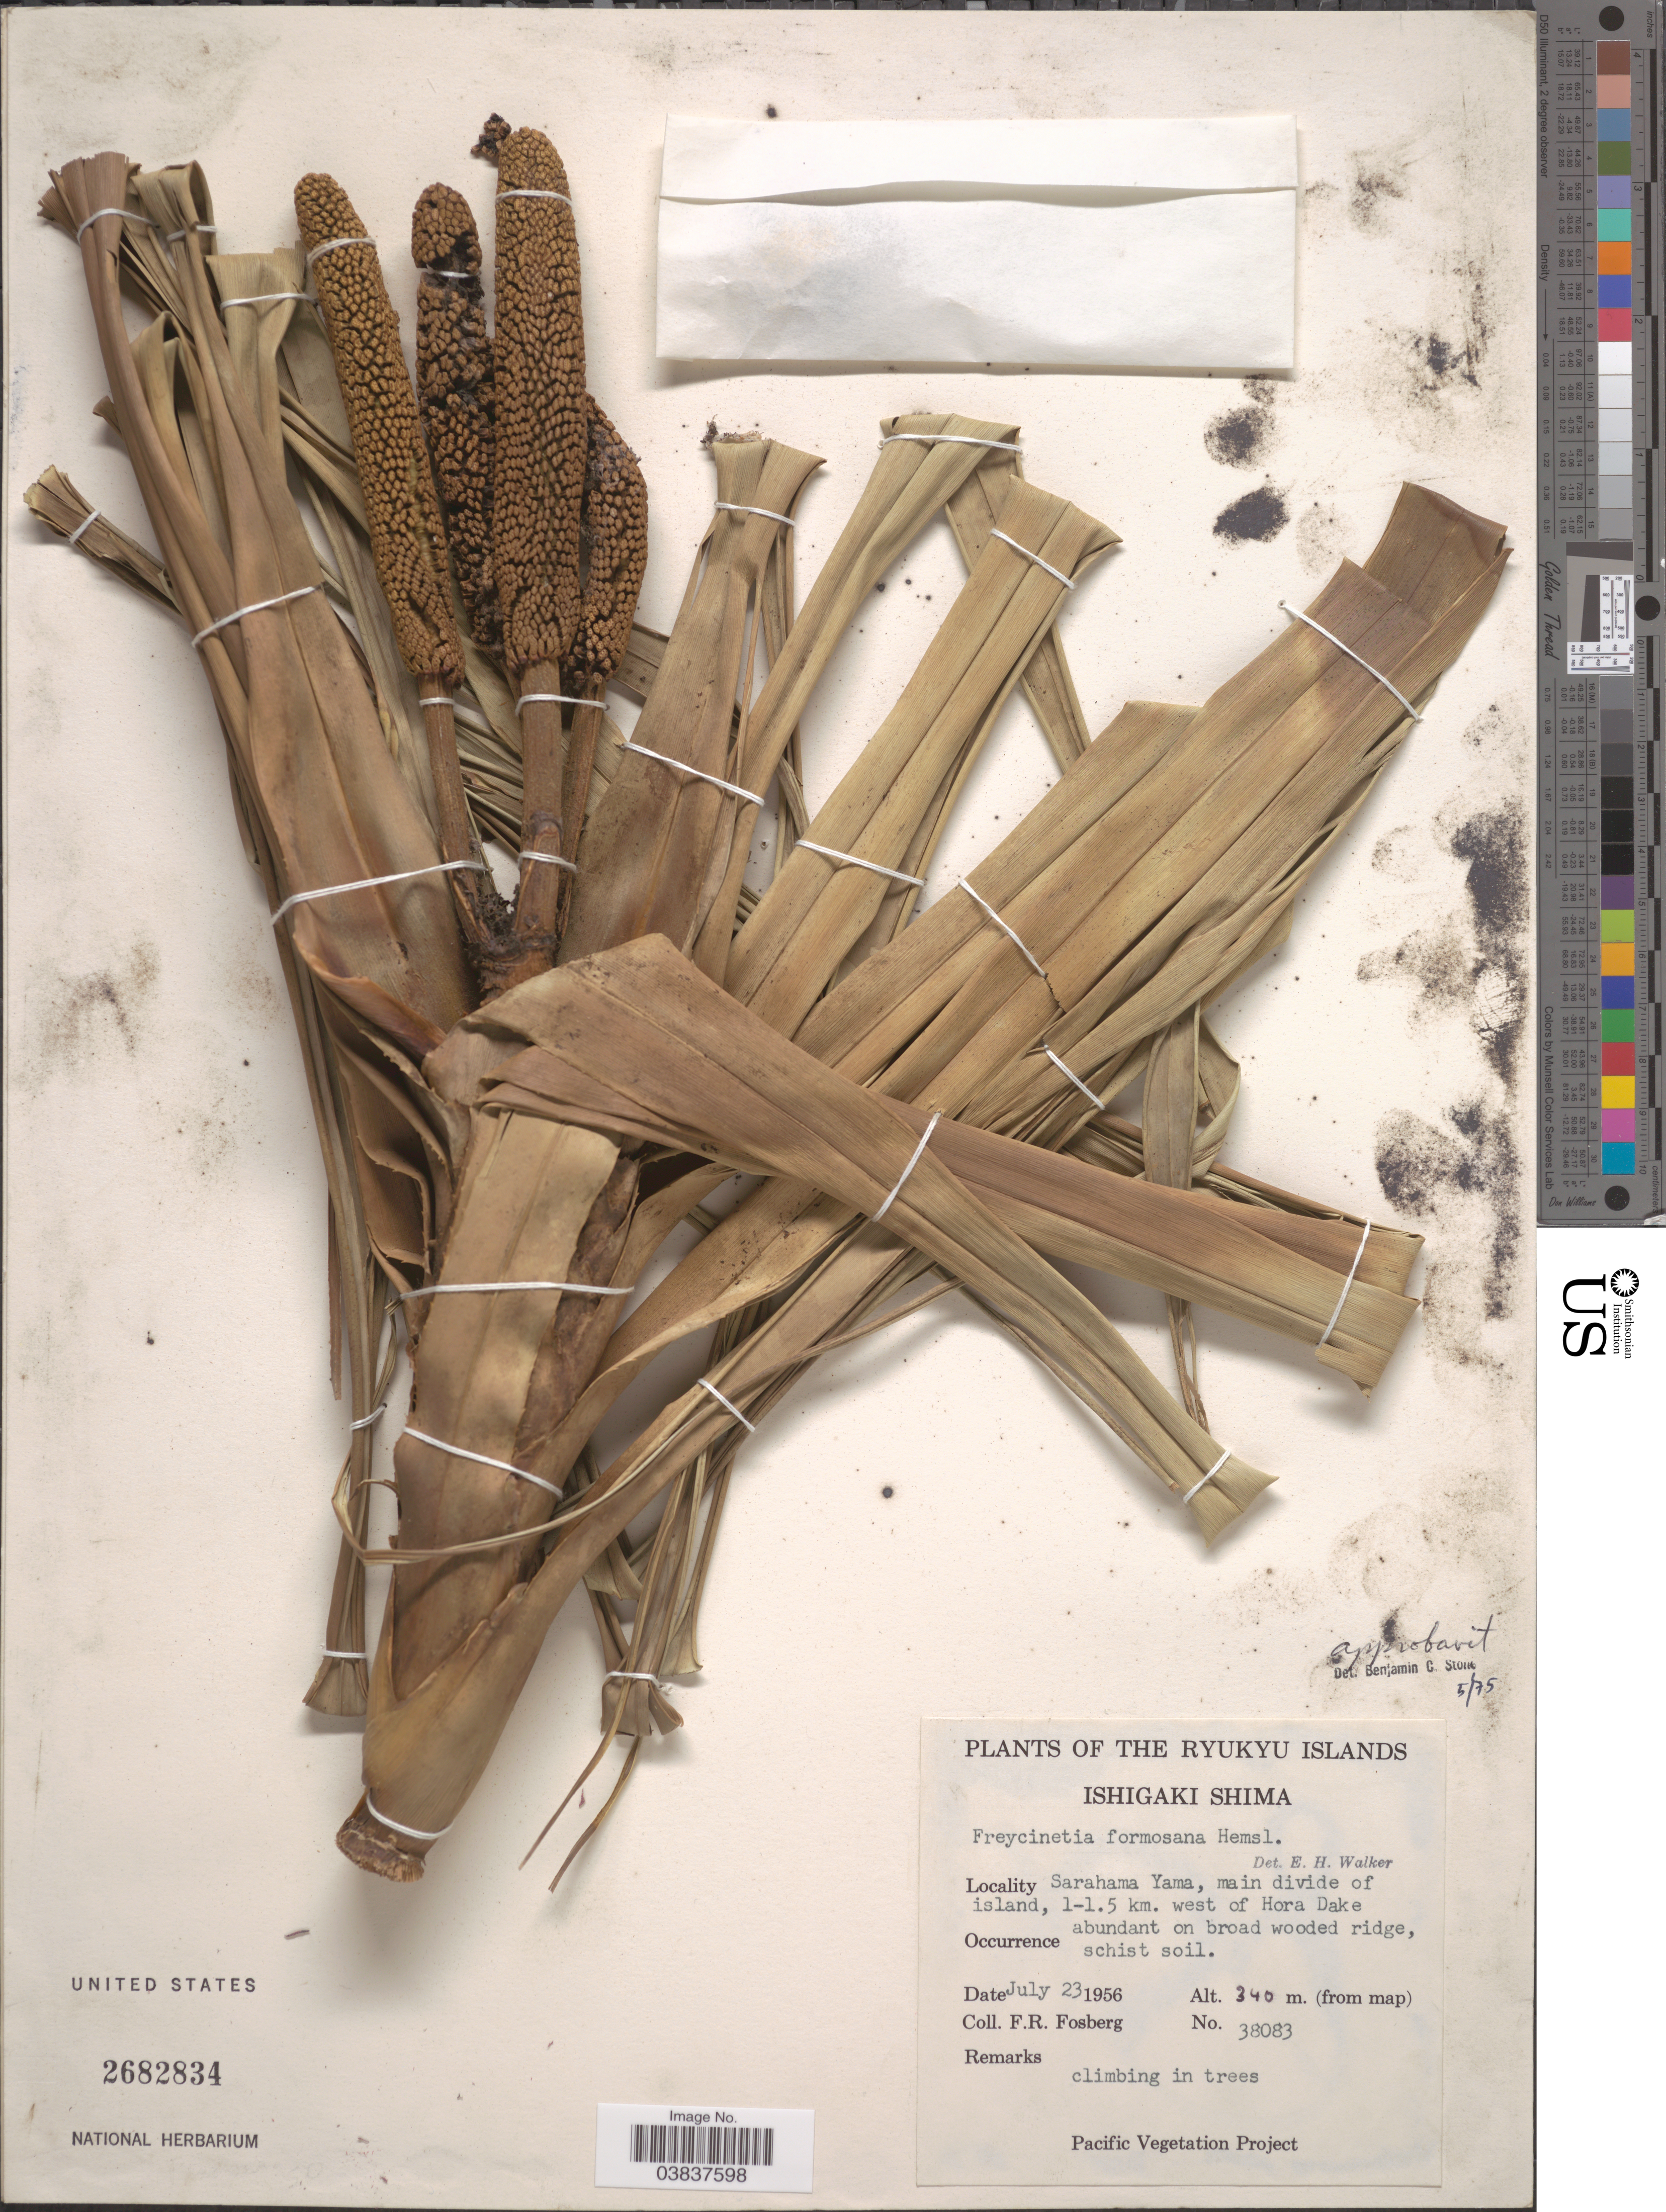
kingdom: Plantae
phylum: Tracheophyta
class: Liliopsida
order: Pandanales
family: Pandanaceae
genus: Freycinetia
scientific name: Freycinetia formosana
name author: Hemsl.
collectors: F. R. Fosberg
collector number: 38083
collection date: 1956-07-23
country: Japan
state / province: Okinawa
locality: Ryukyu Islands. Ishigaki Shima. Sarahama Yama, main divide of island, 1-1.5 km. west of Hora Dake.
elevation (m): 340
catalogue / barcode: US 2682834